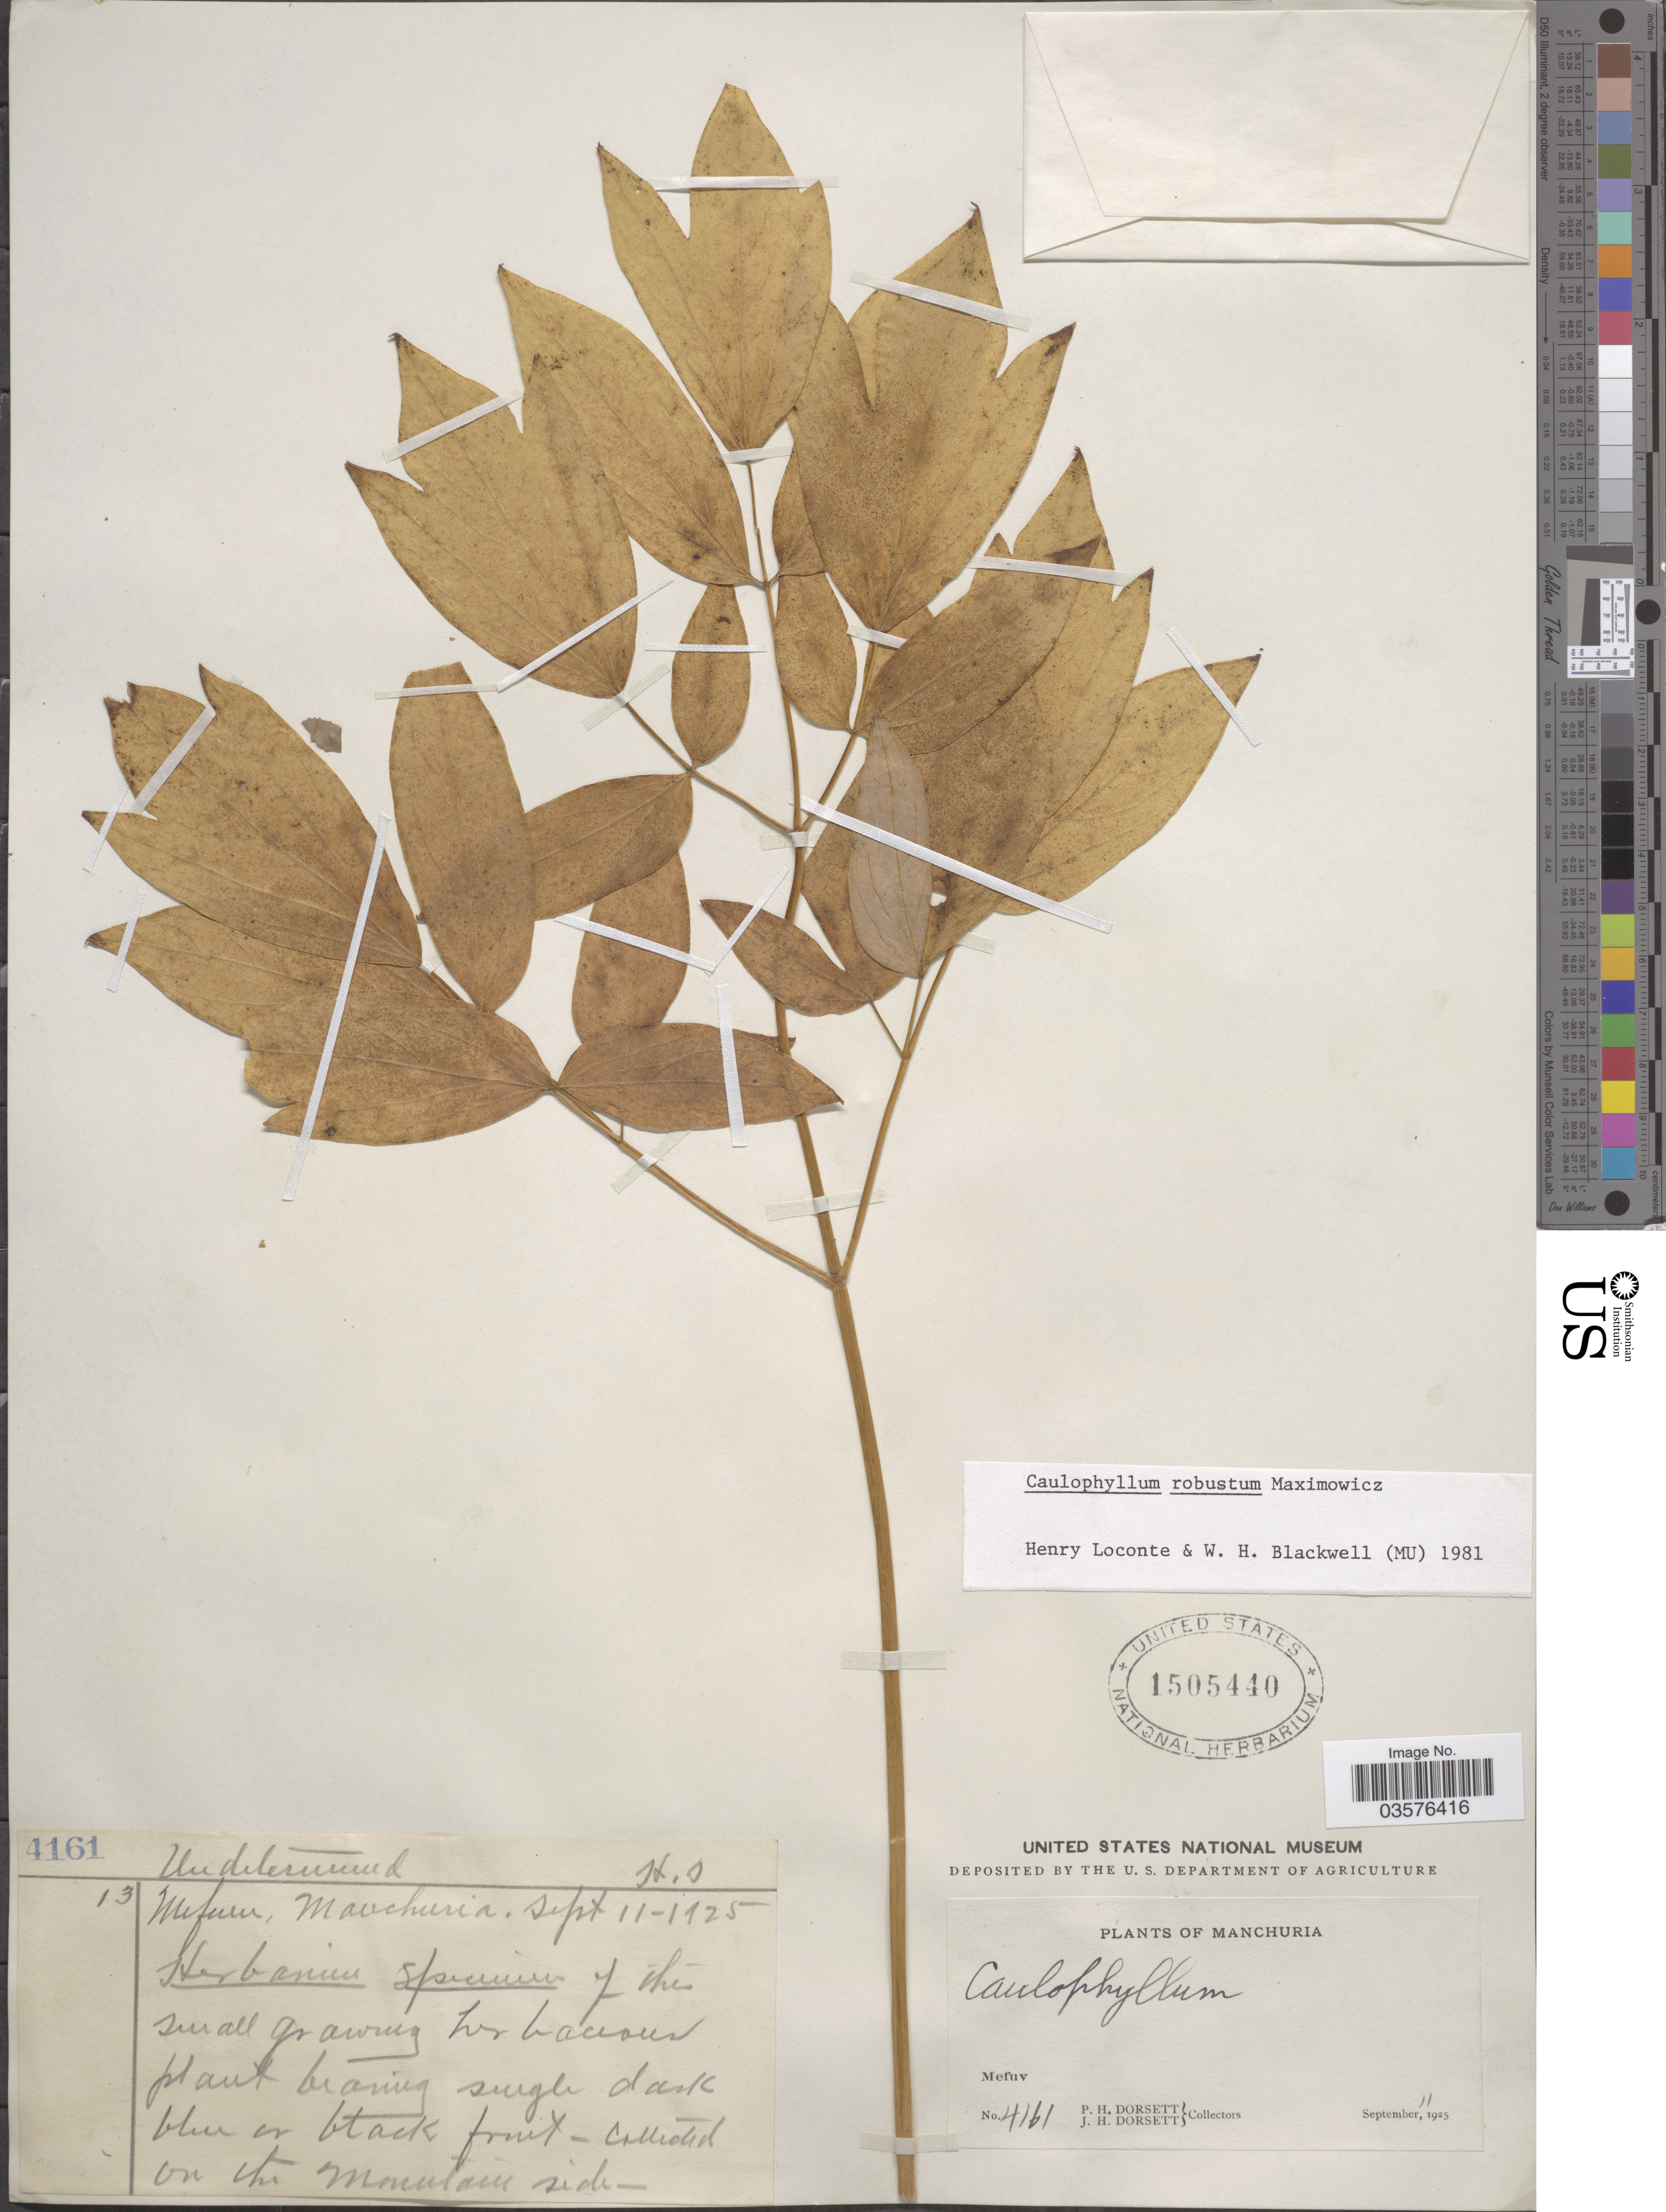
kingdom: Plantae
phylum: Tracheophyta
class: Magnoliopsida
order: Ranunculales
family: Berberidaceae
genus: Caulophyllum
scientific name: Caulophyllum robustum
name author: Michx.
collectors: P. H. Dorsett & J. Dorsett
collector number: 4161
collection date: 1925-09-11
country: China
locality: Manchuria. Mefuv.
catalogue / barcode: US 1505440